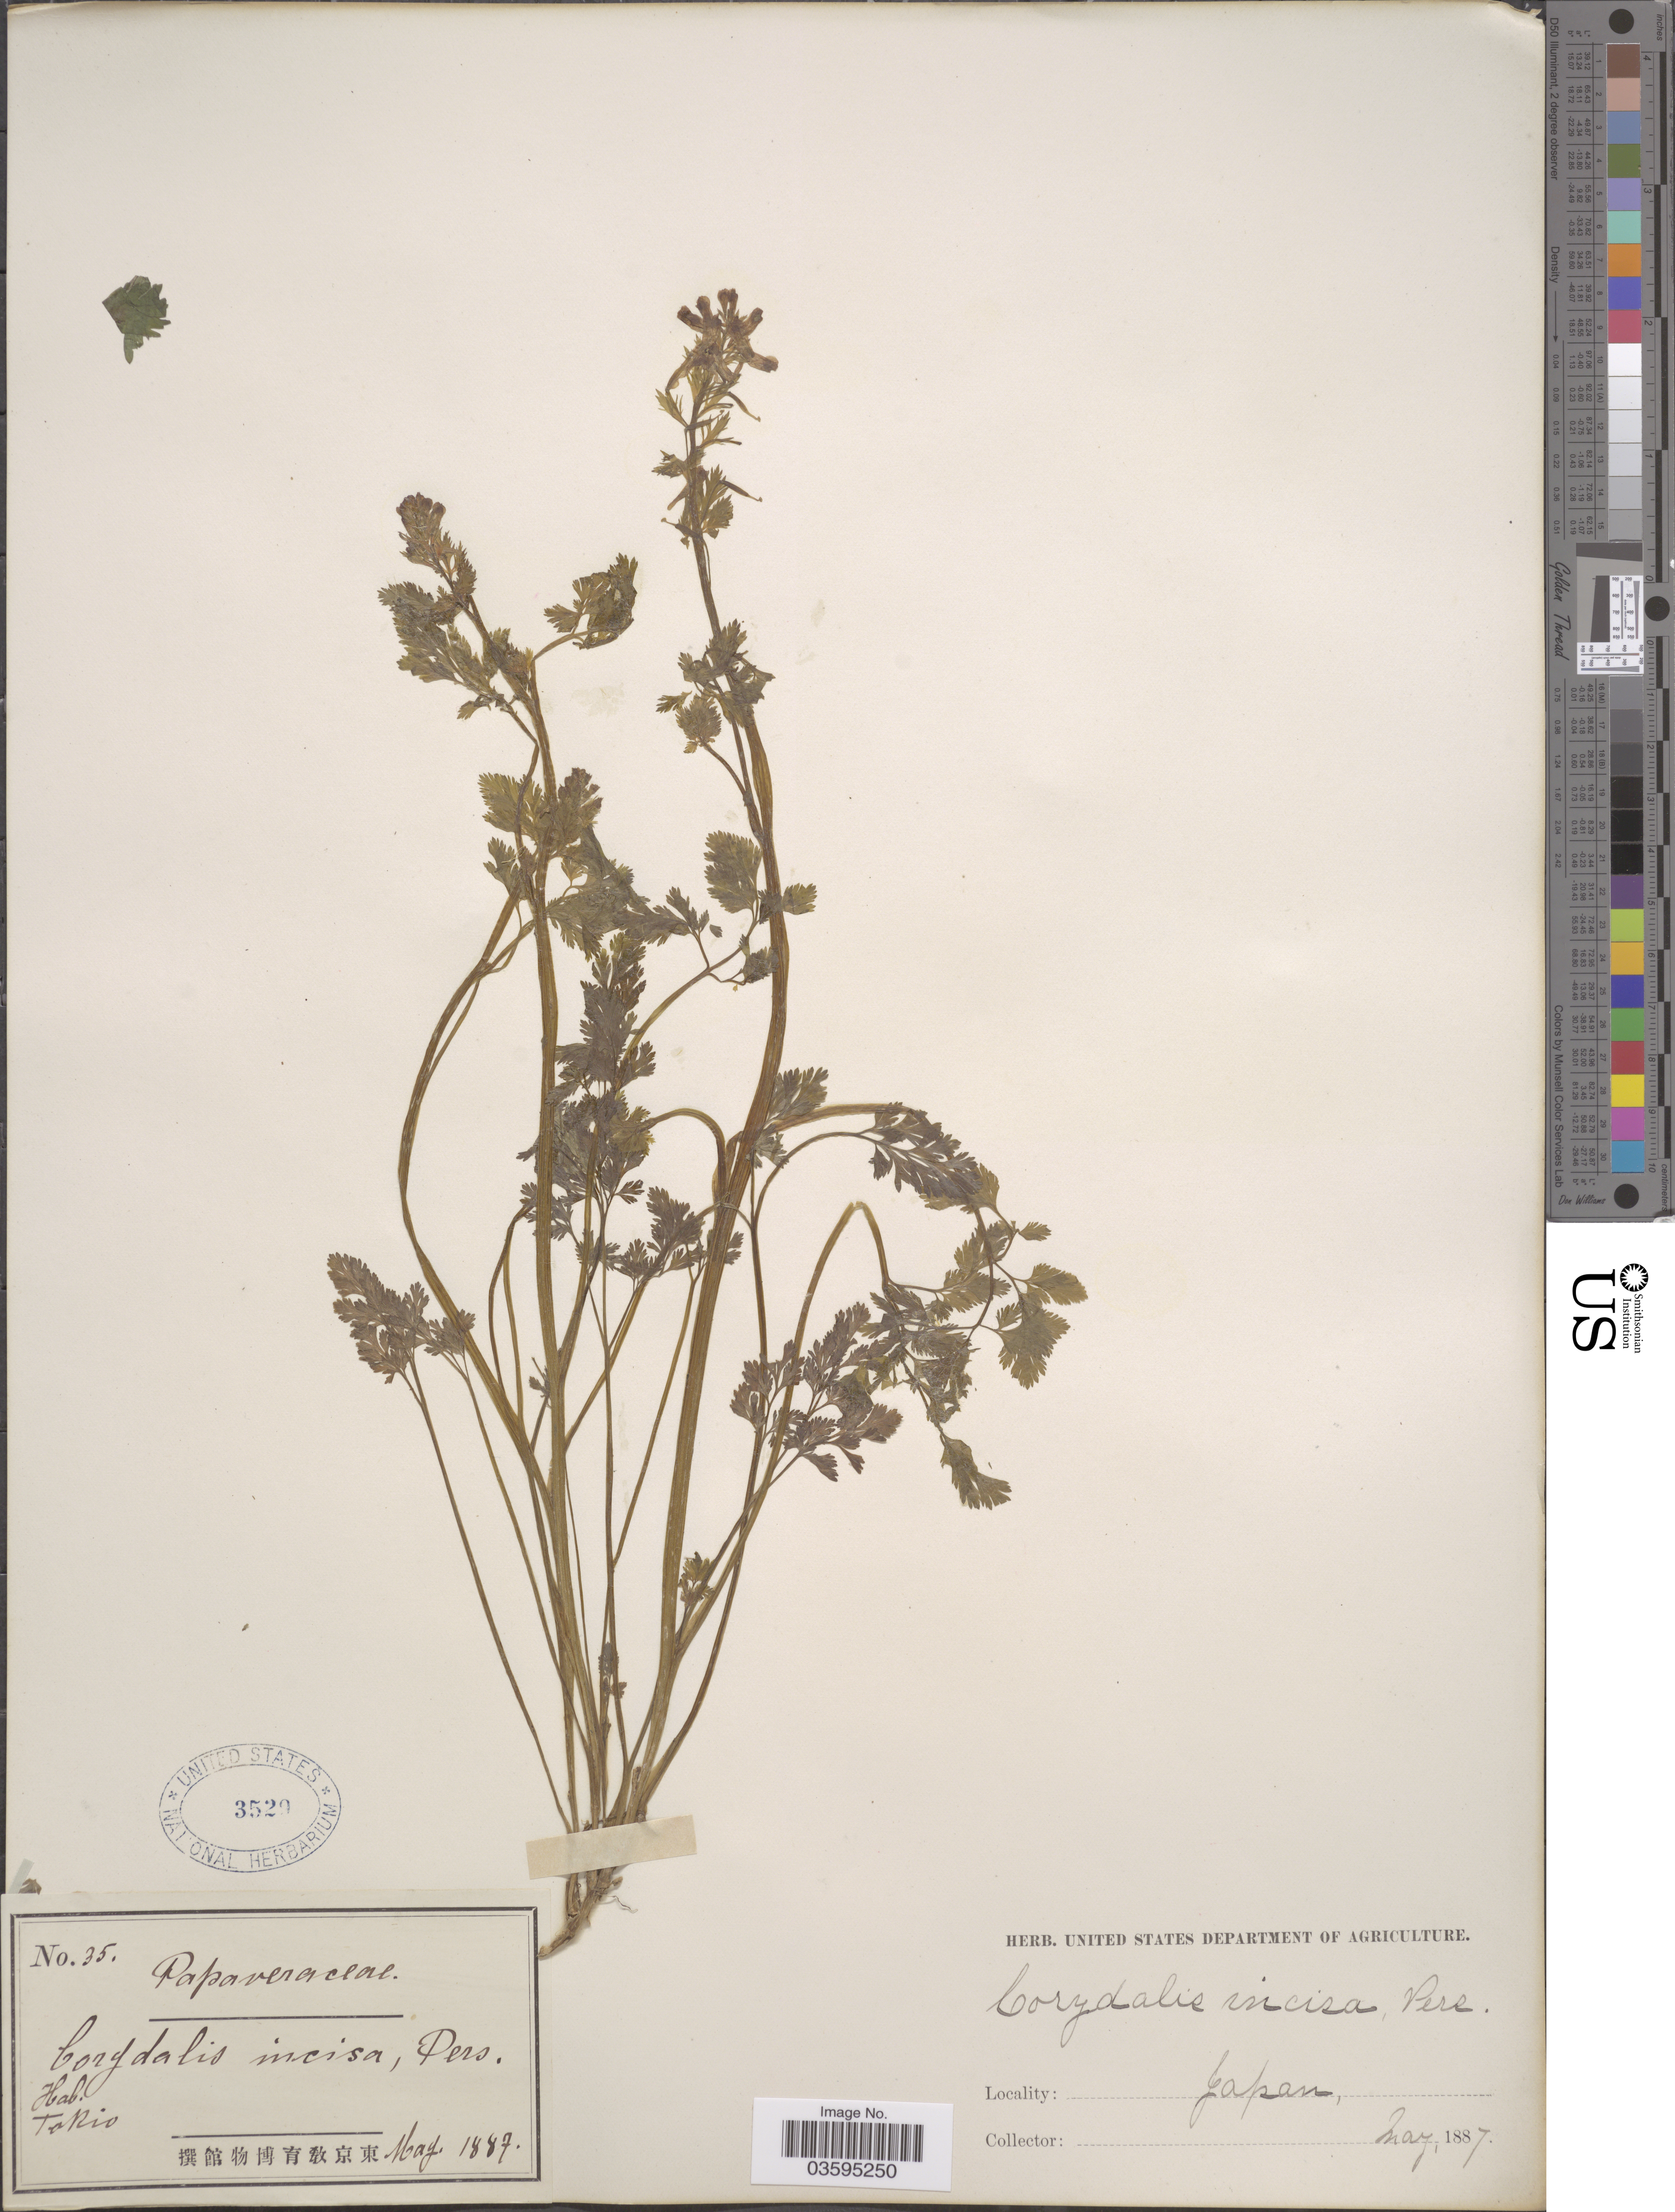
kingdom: Plantae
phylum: Tracheophyta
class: Magnoliopsida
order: Ranunculales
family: Papaveraceae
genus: Corydalis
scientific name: Corydalis incisa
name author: (Thunb.) Pers.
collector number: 35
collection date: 1887-05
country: Japan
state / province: Tokyo, Federal City of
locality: Tokio.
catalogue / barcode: US 3529